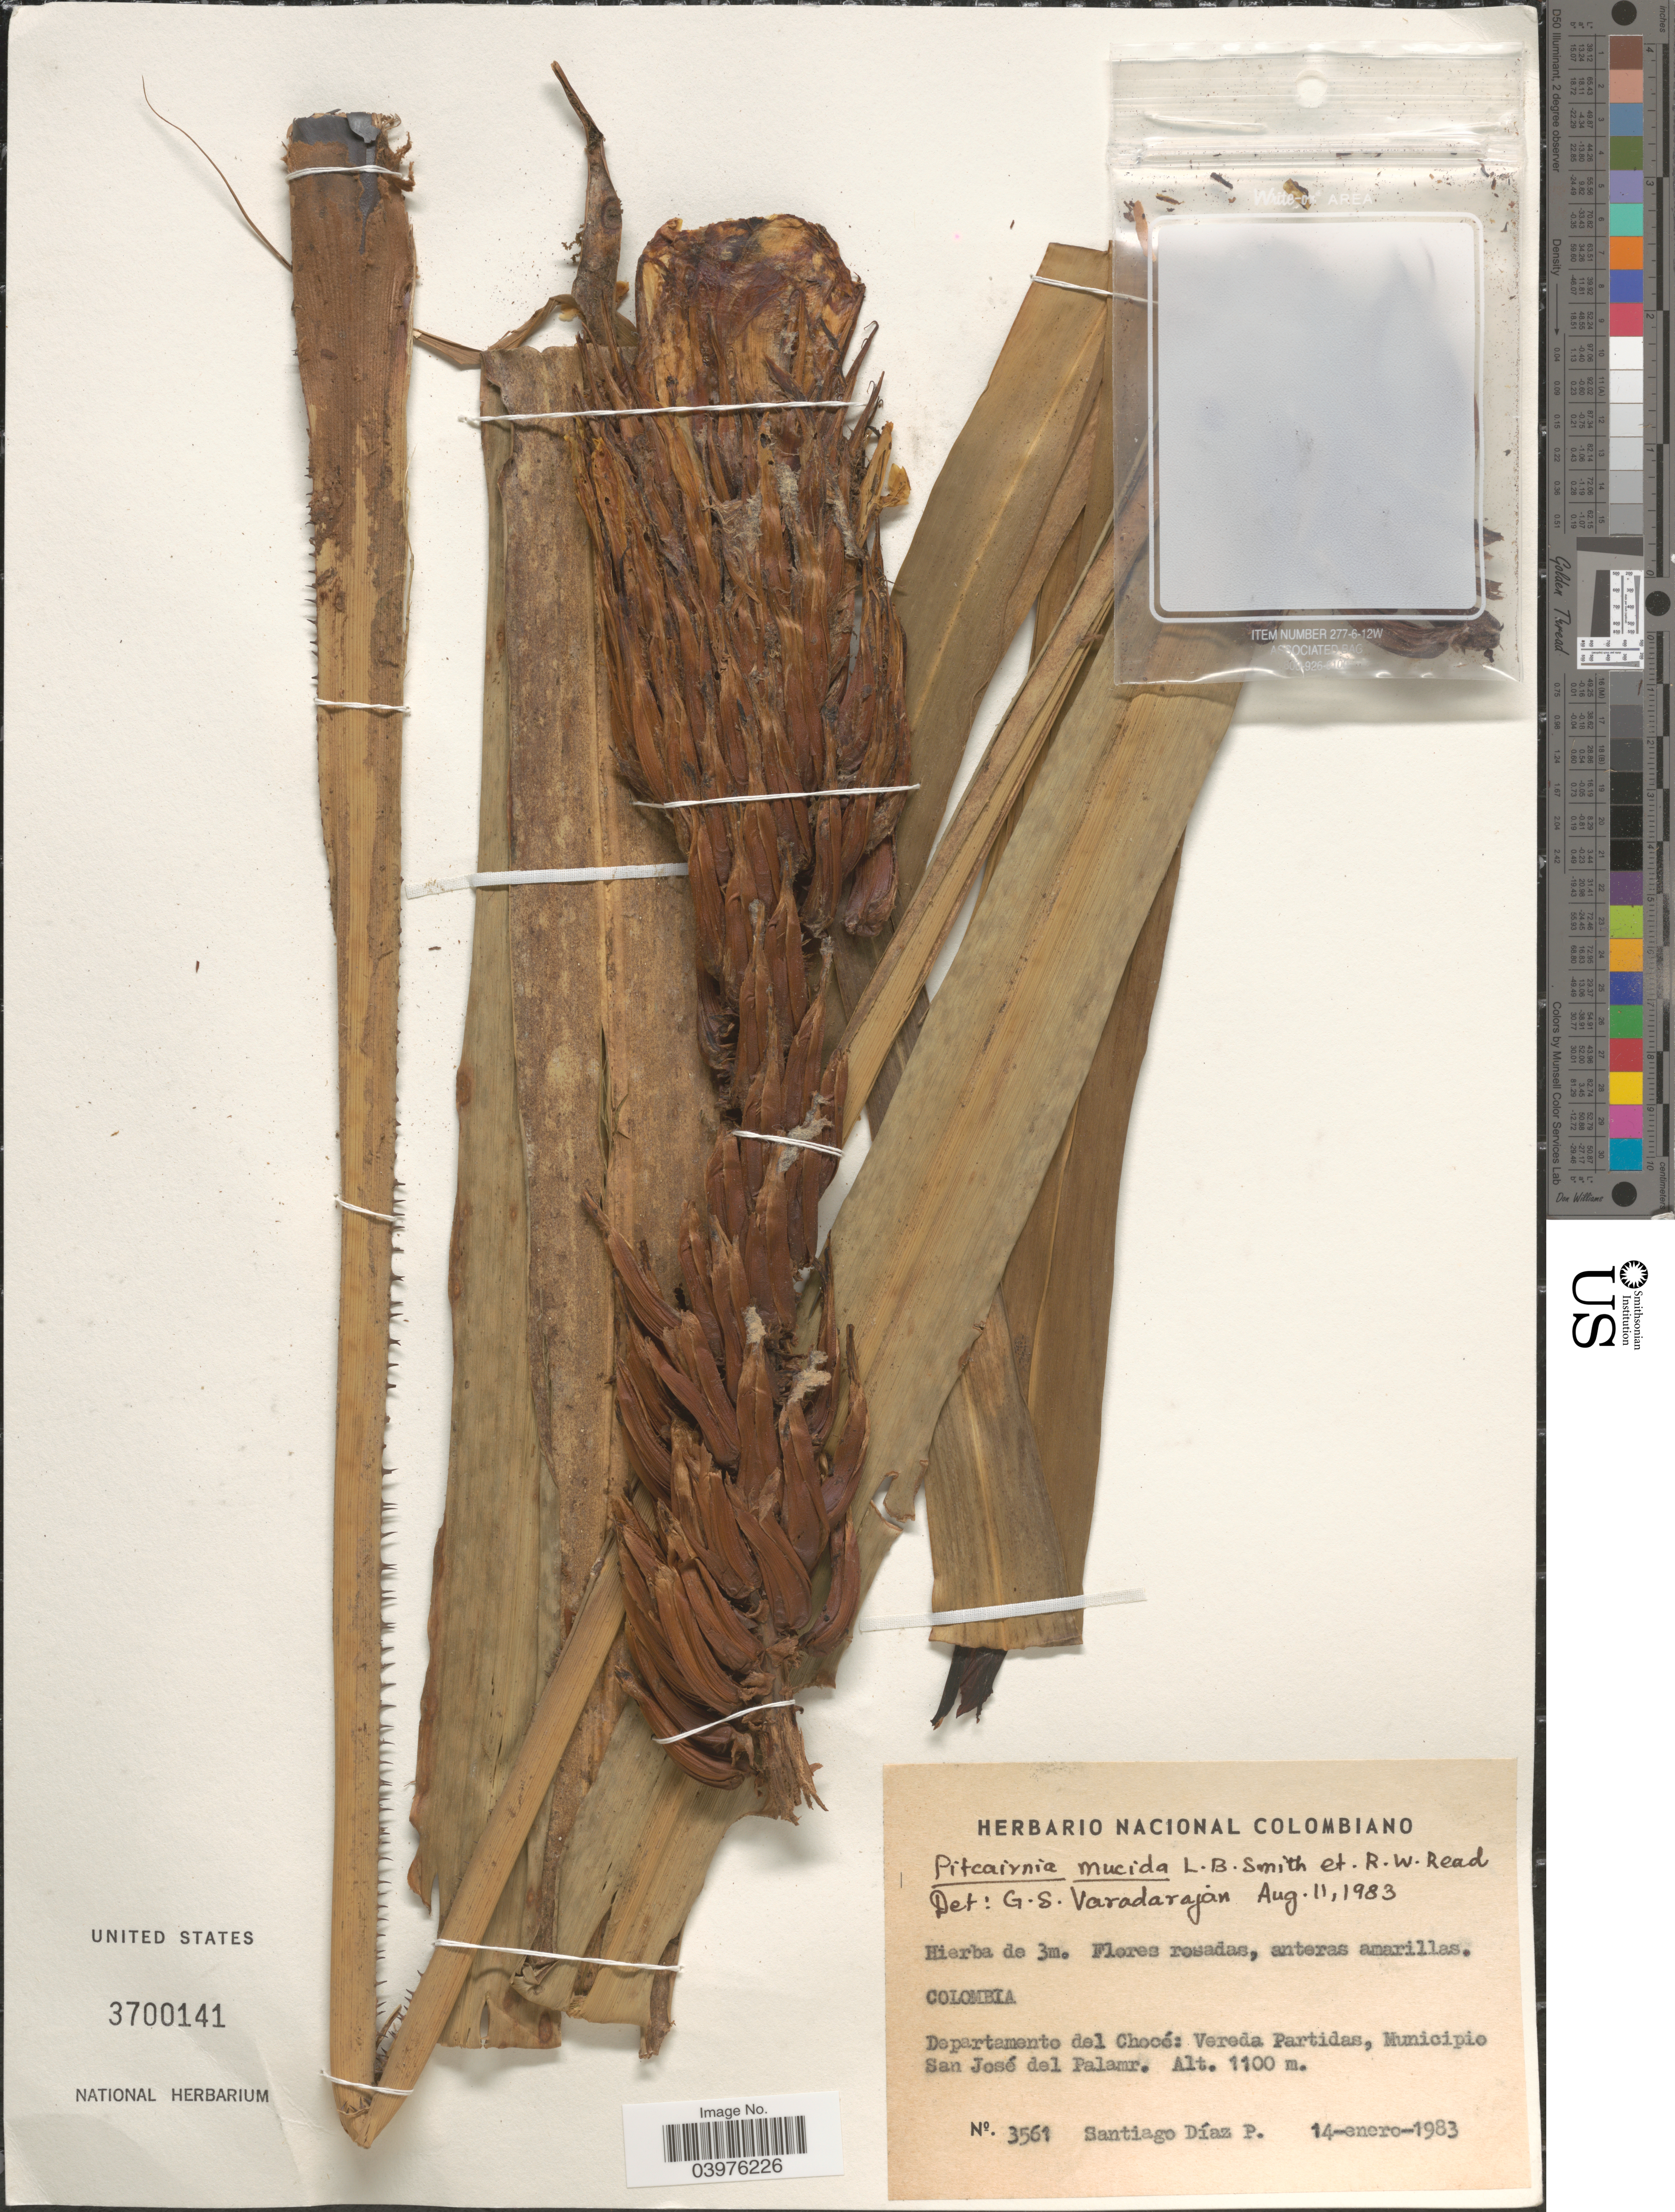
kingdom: Plantae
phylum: Tracheophyta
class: Liliopsida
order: Poales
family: Bromeliaceae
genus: Pitcairnia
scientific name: Pitcairnia mucida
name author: L.B. Sm. & Read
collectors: S. Diaz P.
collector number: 3561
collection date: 1983-01-14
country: Colombia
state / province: Chocó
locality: Departamento del Chocó: Vereda Partidas, Municipio San José del Palamr.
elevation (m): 1100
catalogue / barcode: US 3700141